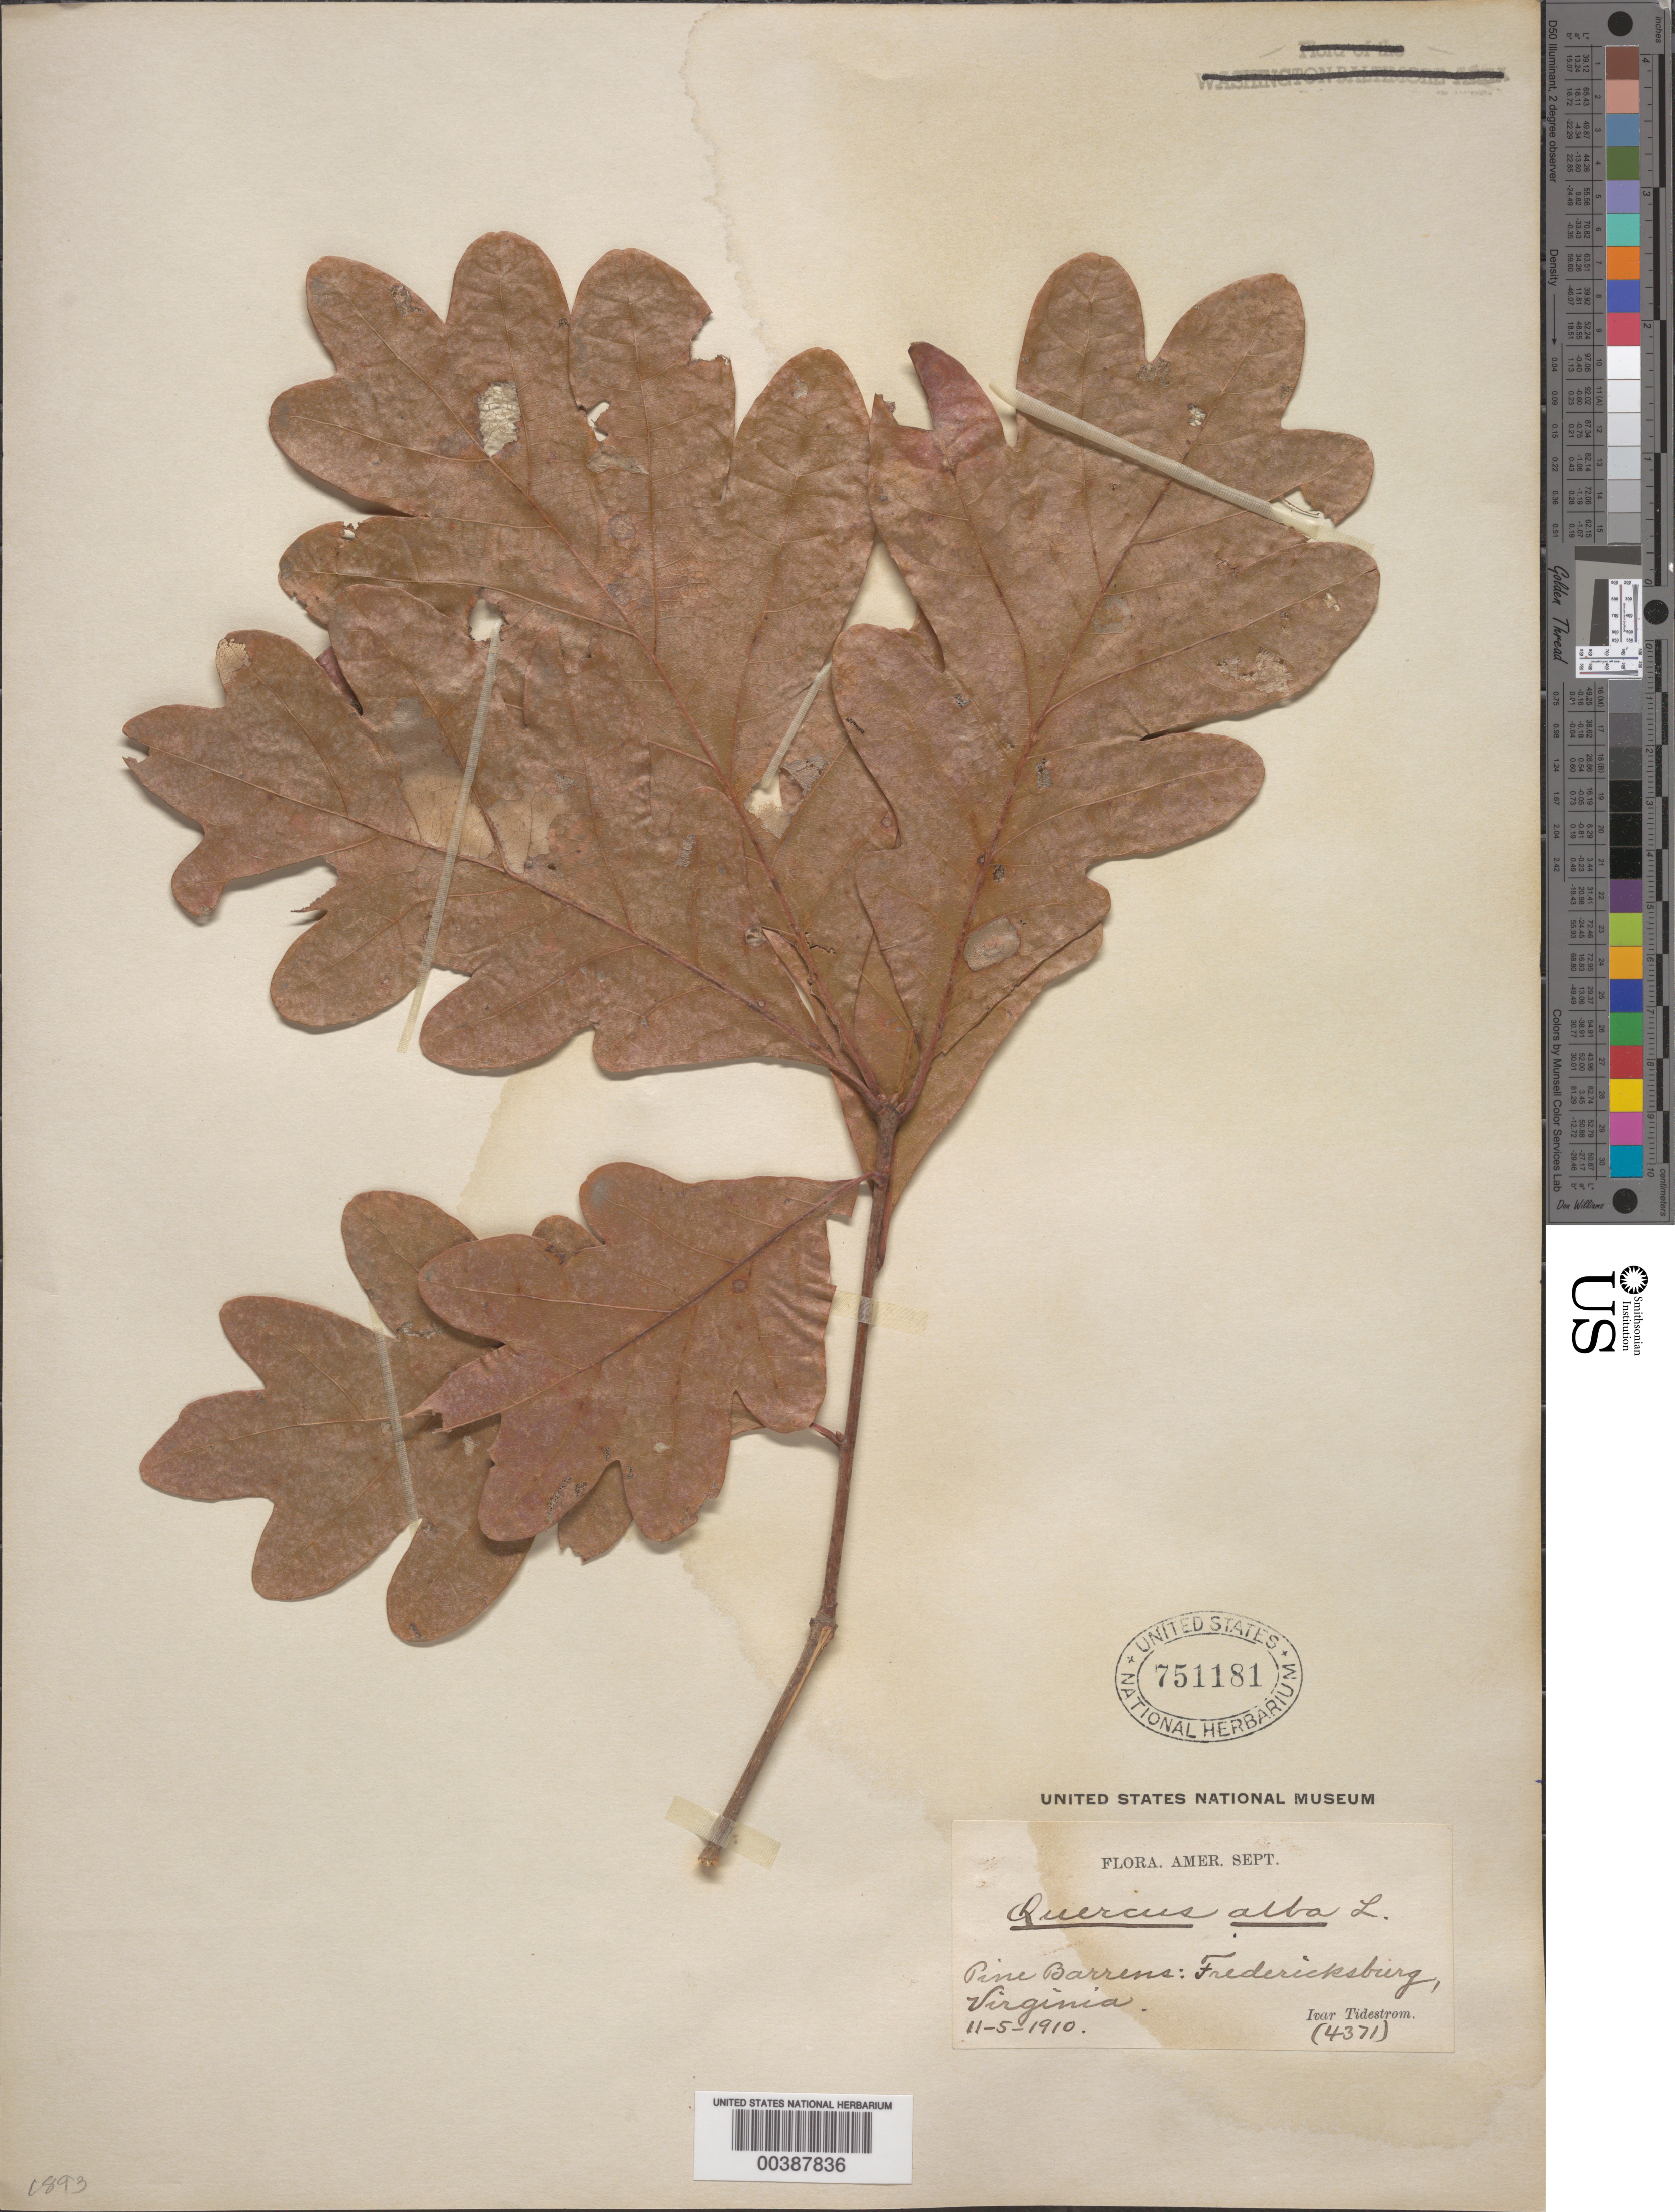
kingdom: Plantae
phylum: Tracheophyta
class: Magnoliopsida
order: Fagales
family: Fagaceae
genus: Quercus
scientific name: Quercus alba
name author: L.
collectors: I. F. Tidestrom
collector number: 4371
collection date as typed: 05 Nov 1910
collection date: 1910-11-05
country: United States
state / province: Virginia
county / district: City of Fredericksburg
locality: Fredericksburg, pine barrens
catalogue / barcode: US 751181